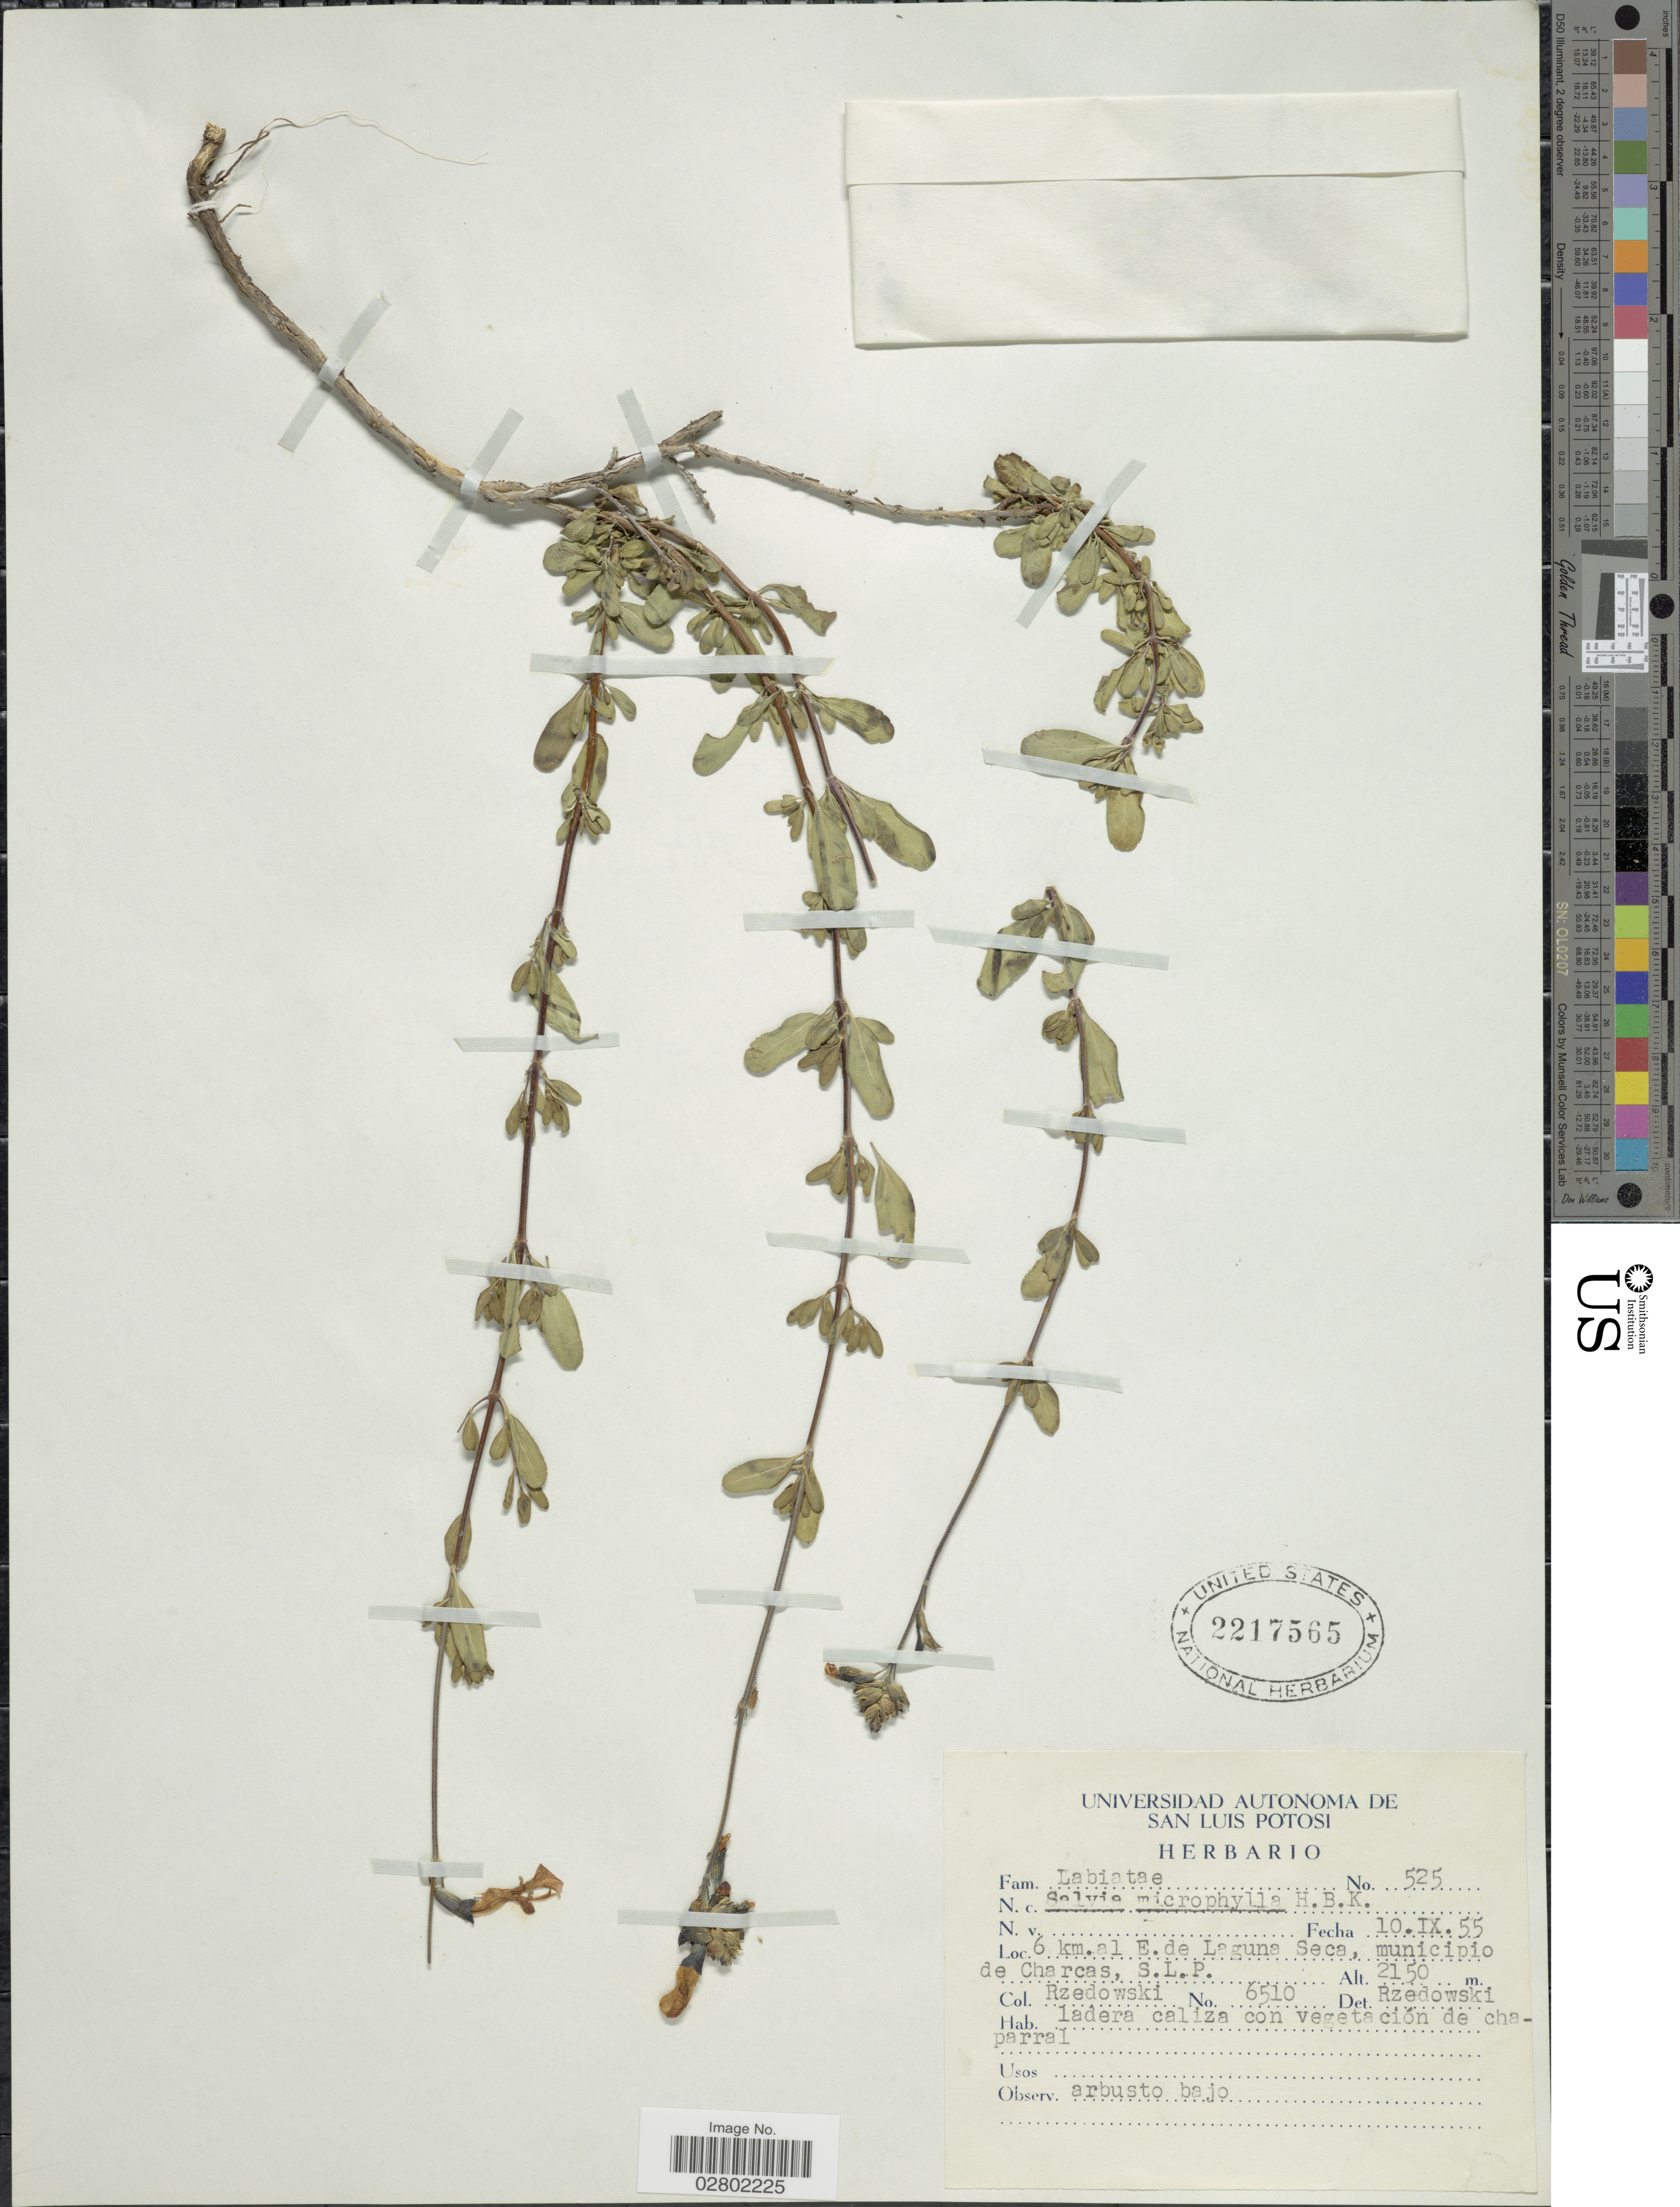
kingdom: Plantae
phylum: Tracheophyta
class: Magnoliopsida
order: Lamiales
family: Lamiaceae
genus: Salvia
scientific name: Salvia microphylla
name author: Kunth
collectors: Rzedowski, --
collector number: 6510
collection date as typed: Transcribed d/m/y: 10/9/55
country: Mexico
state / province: San Luis Potosí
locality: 6 km. al E. de Laguna Seca, municipio de Charcas, S.L.P.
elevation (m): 2150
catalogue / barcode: US 2217565